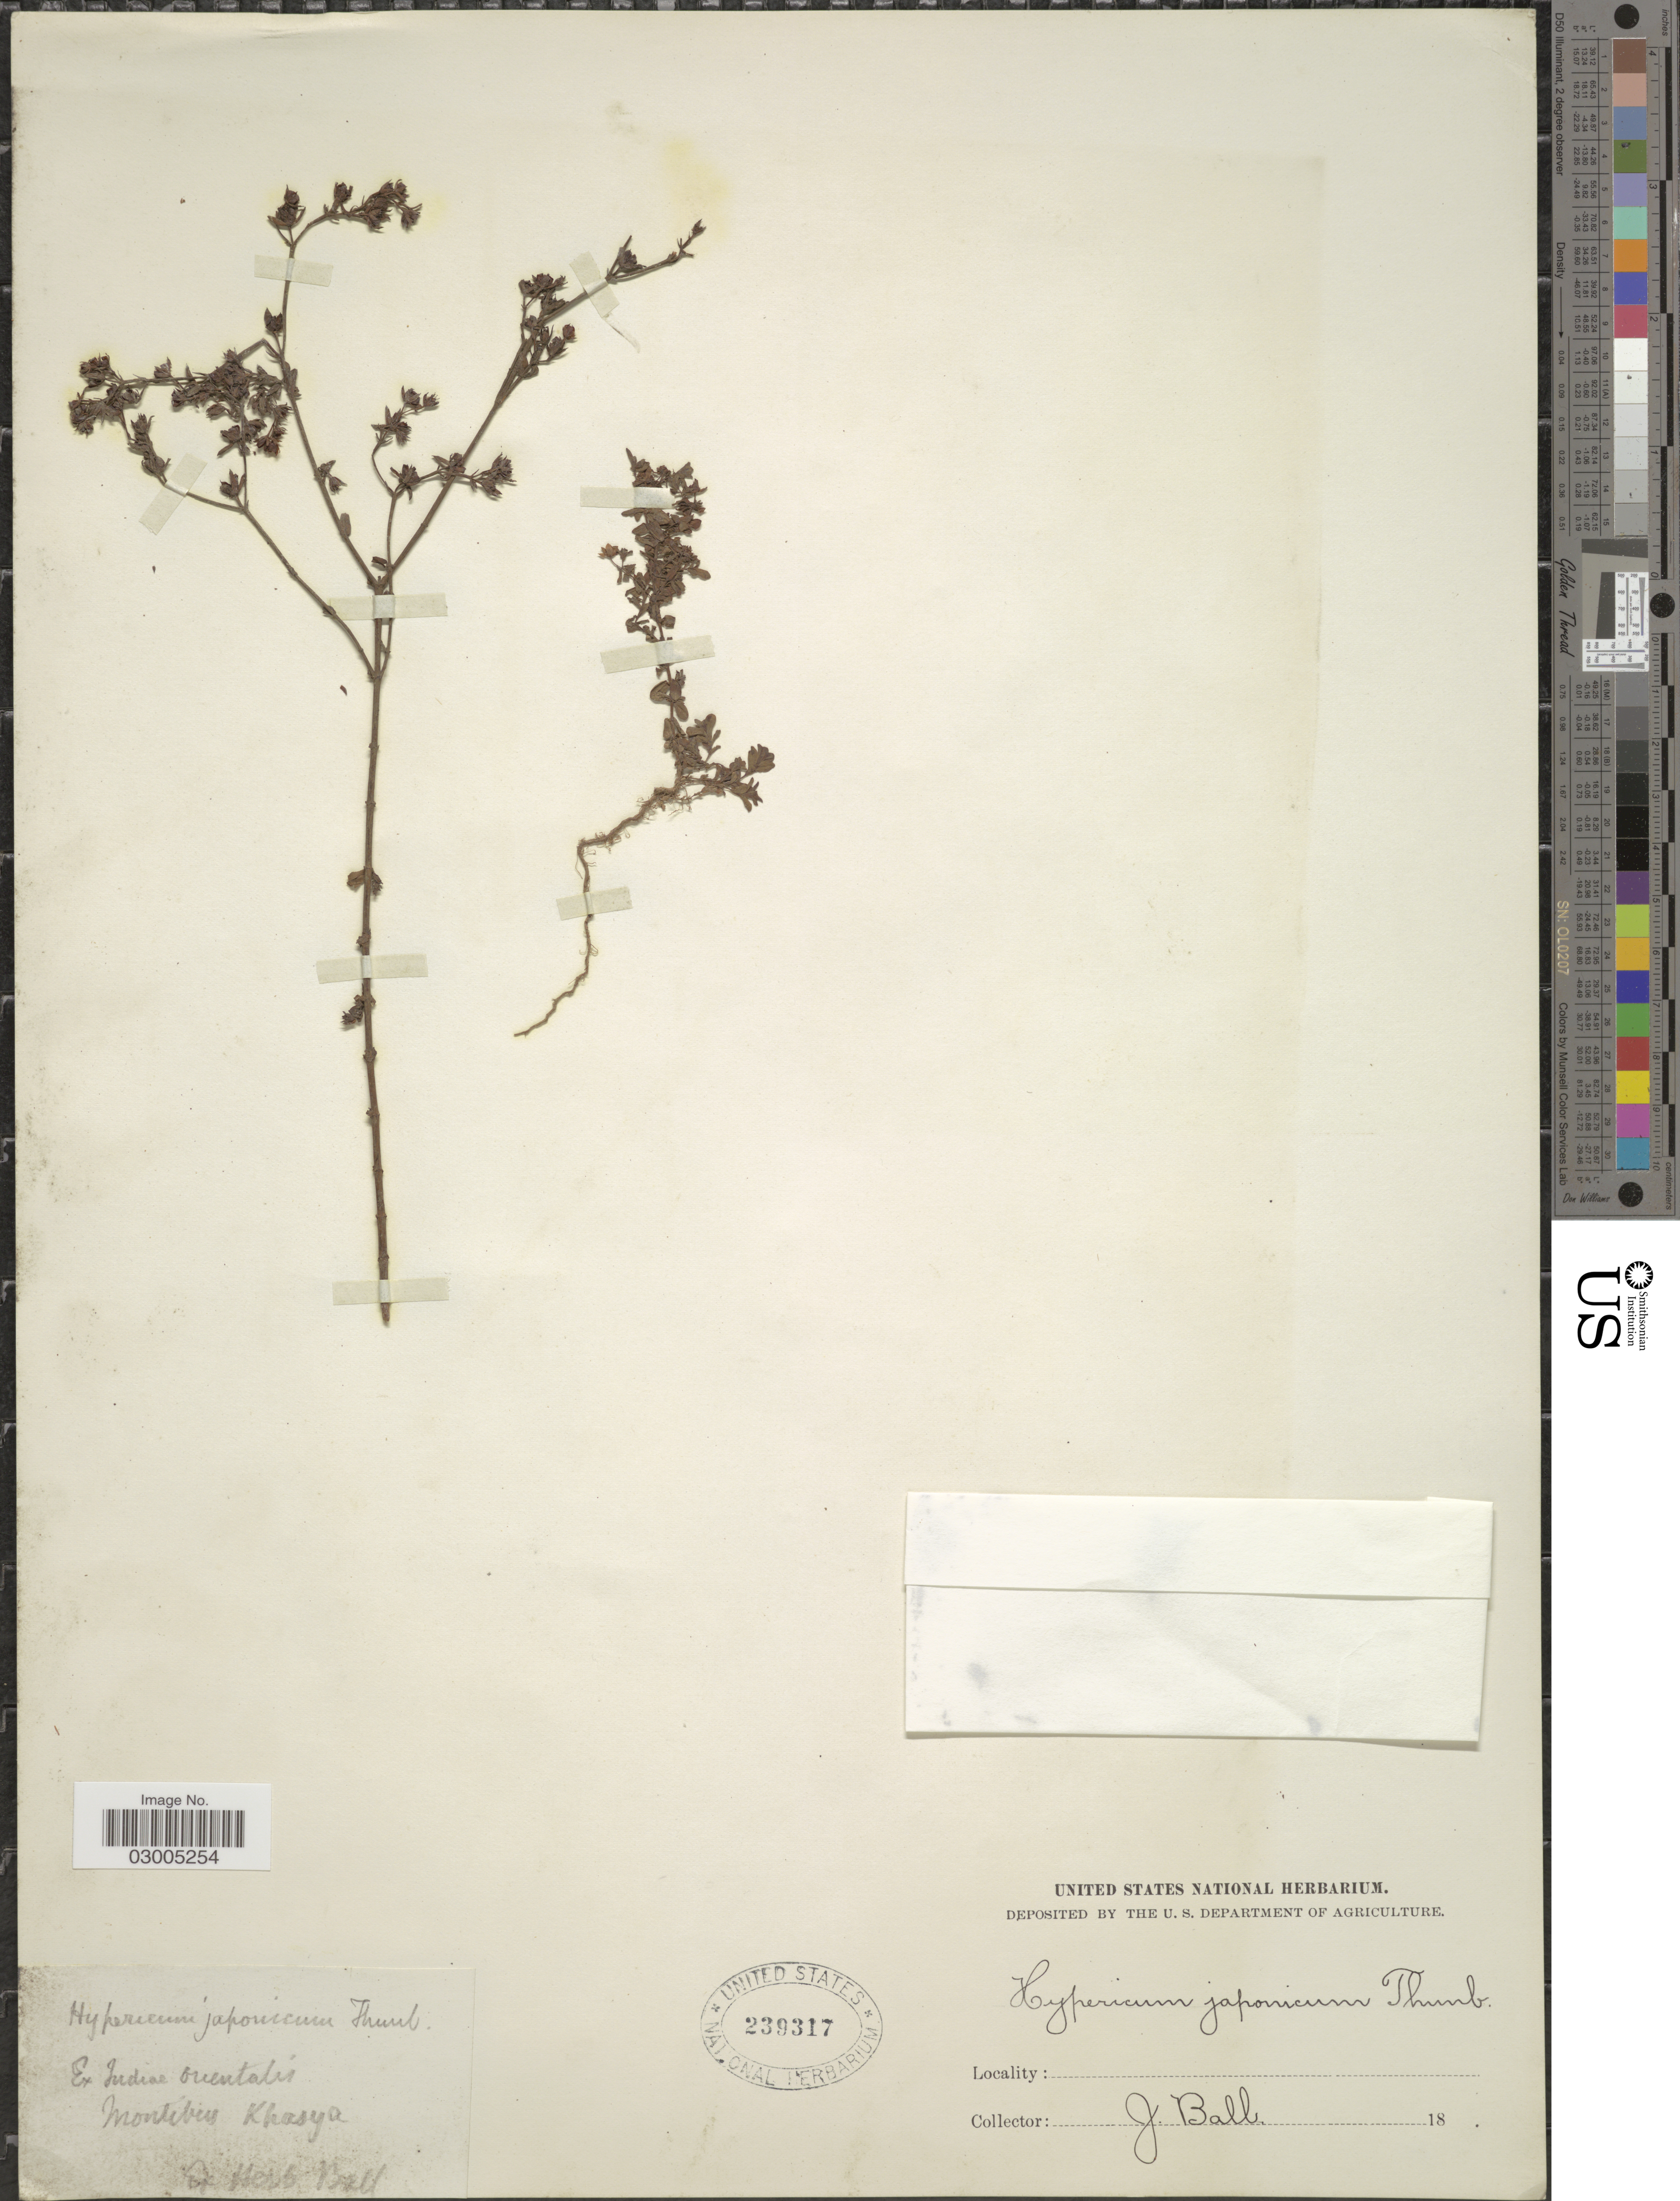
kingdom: Plantae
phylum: Tracheophyta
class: Magnoliopsida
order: Malpighiales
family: Hypericaceae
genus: Hypericum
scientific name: Hypericum japonicum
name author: Thunb.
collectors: J. Ball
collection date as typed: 18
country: India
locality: Ex Indiae orientalis Montibus Khasya.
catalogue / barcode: US 239317